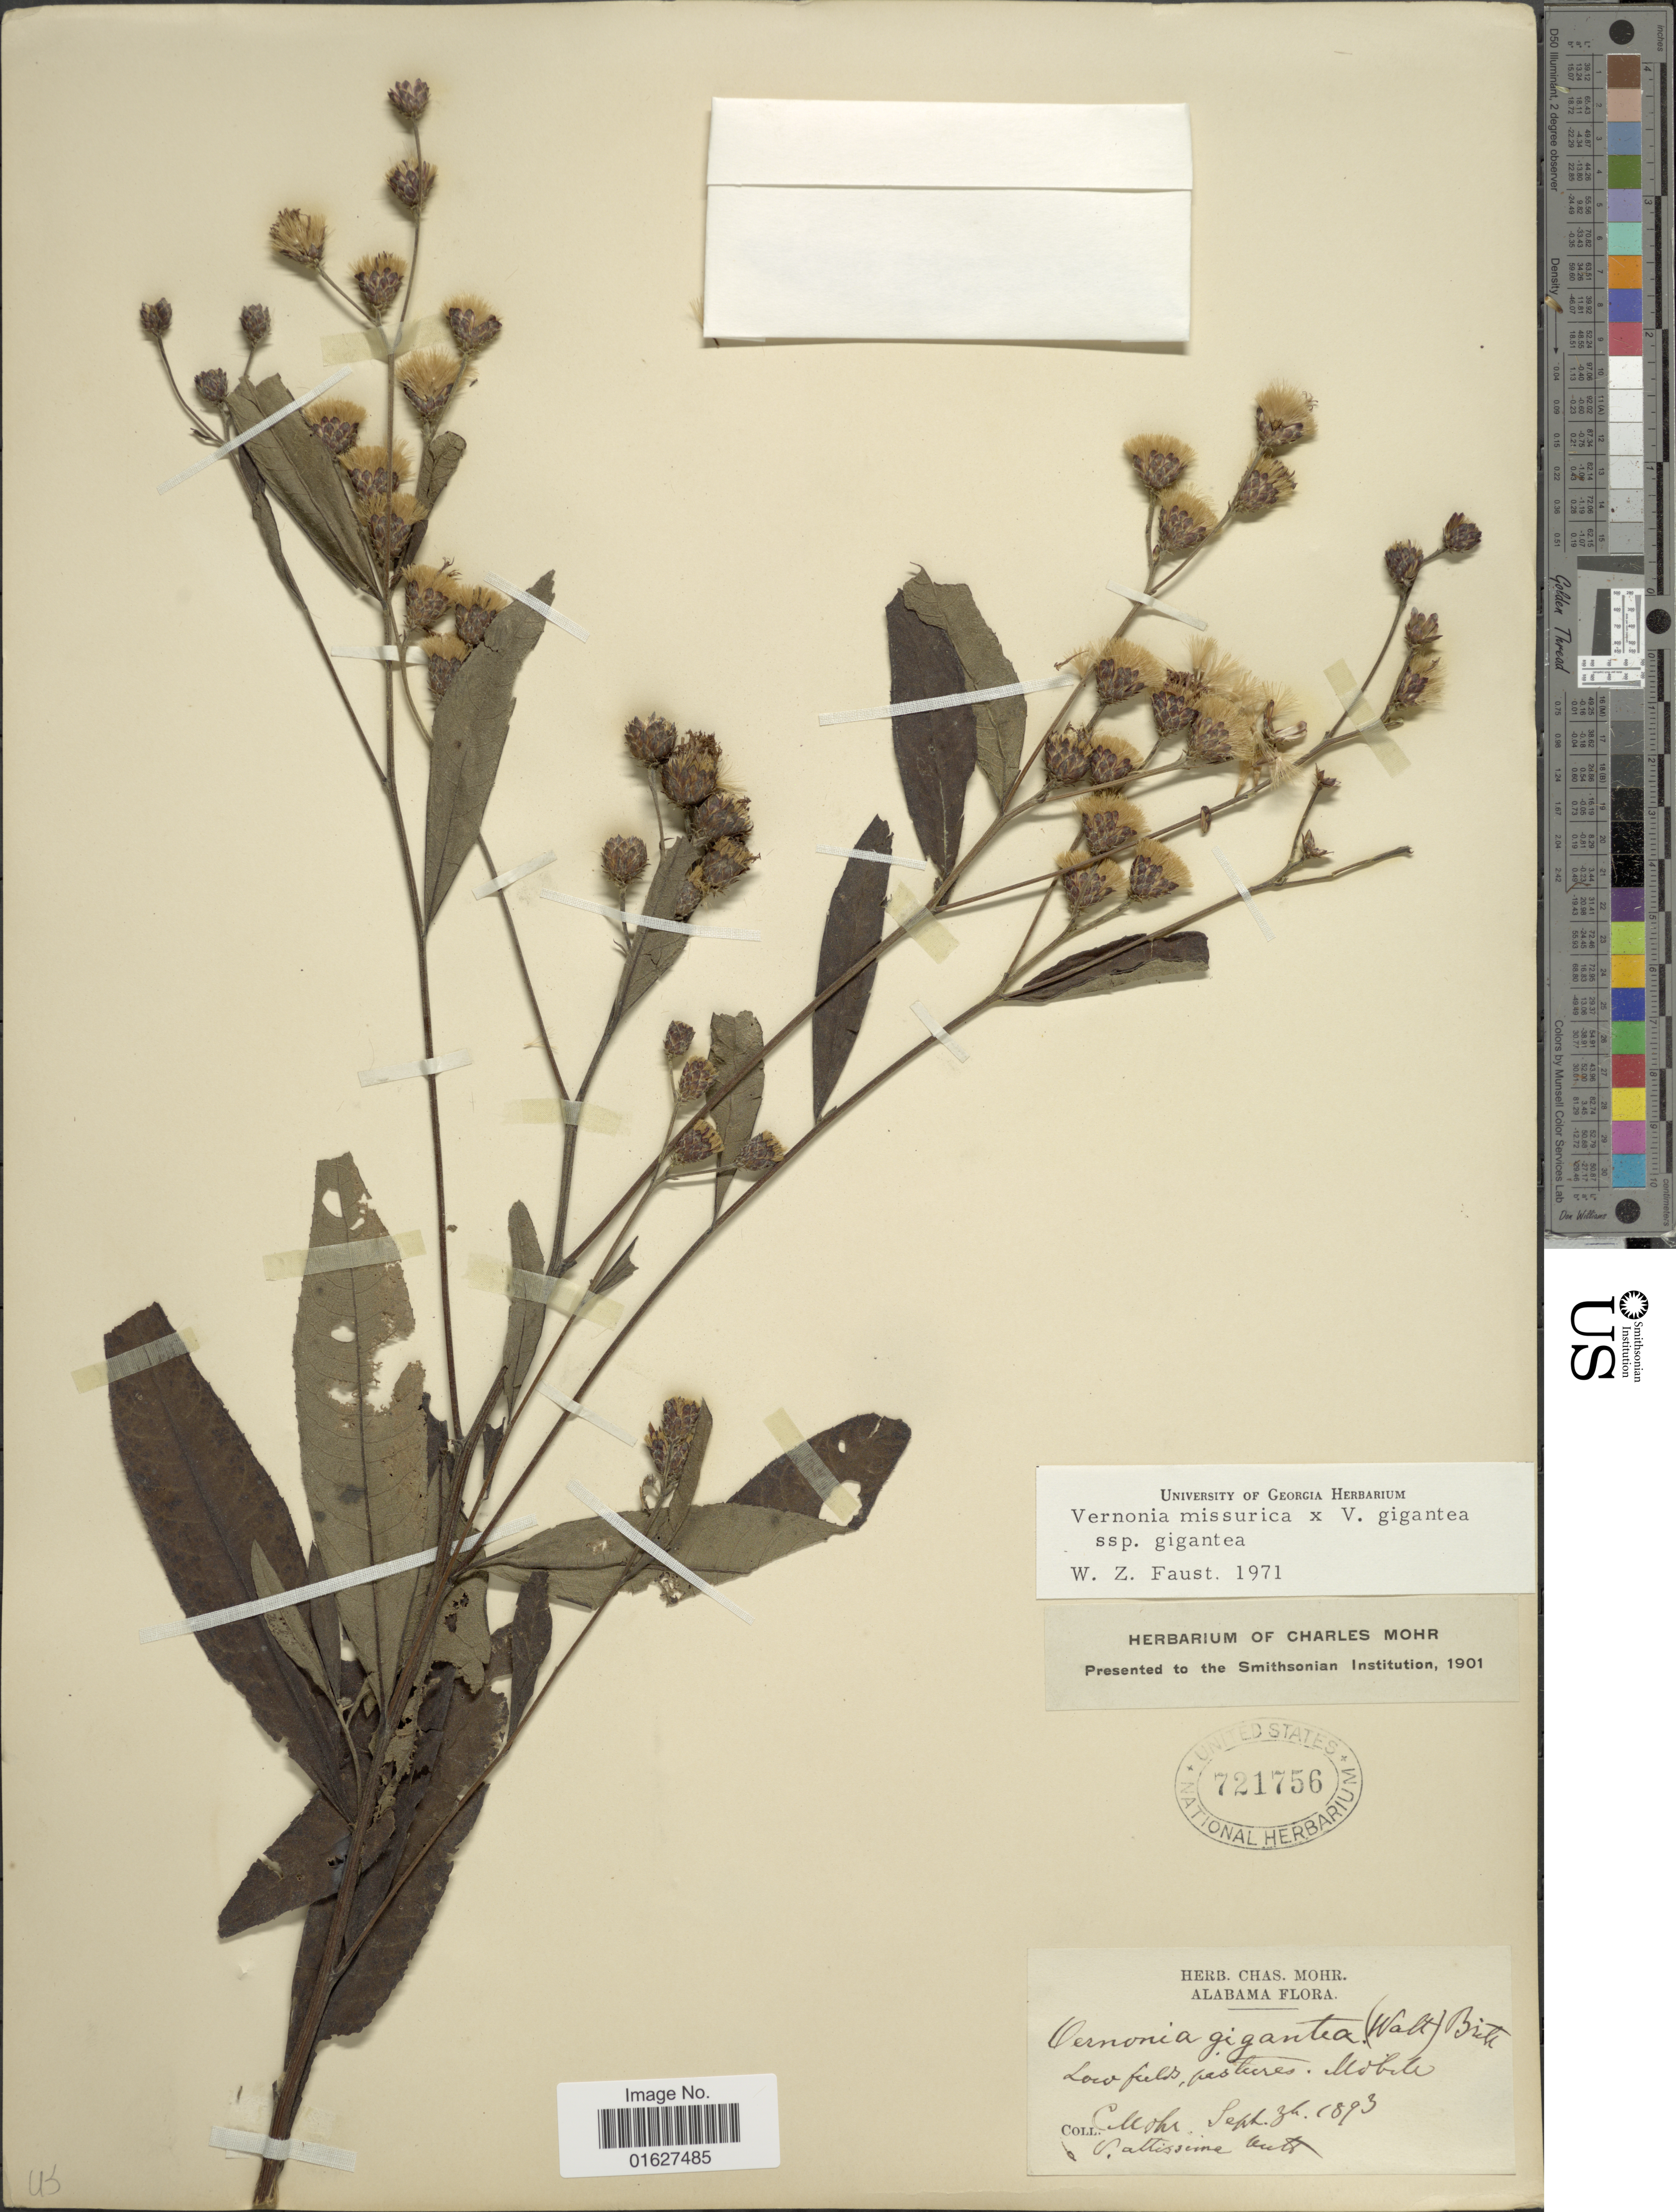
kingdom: Plantae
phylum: Tracheophyta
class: Magnoliopsida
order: Asterales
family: Asteraceae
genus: Vernonia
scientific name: Vernonia missurica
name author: Raf.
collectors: Mohr, C. T. (herbarium)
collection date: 1893-09-03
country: United States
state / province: Alabama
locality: Low fields, pastures, Mobile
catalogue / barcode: US 721756